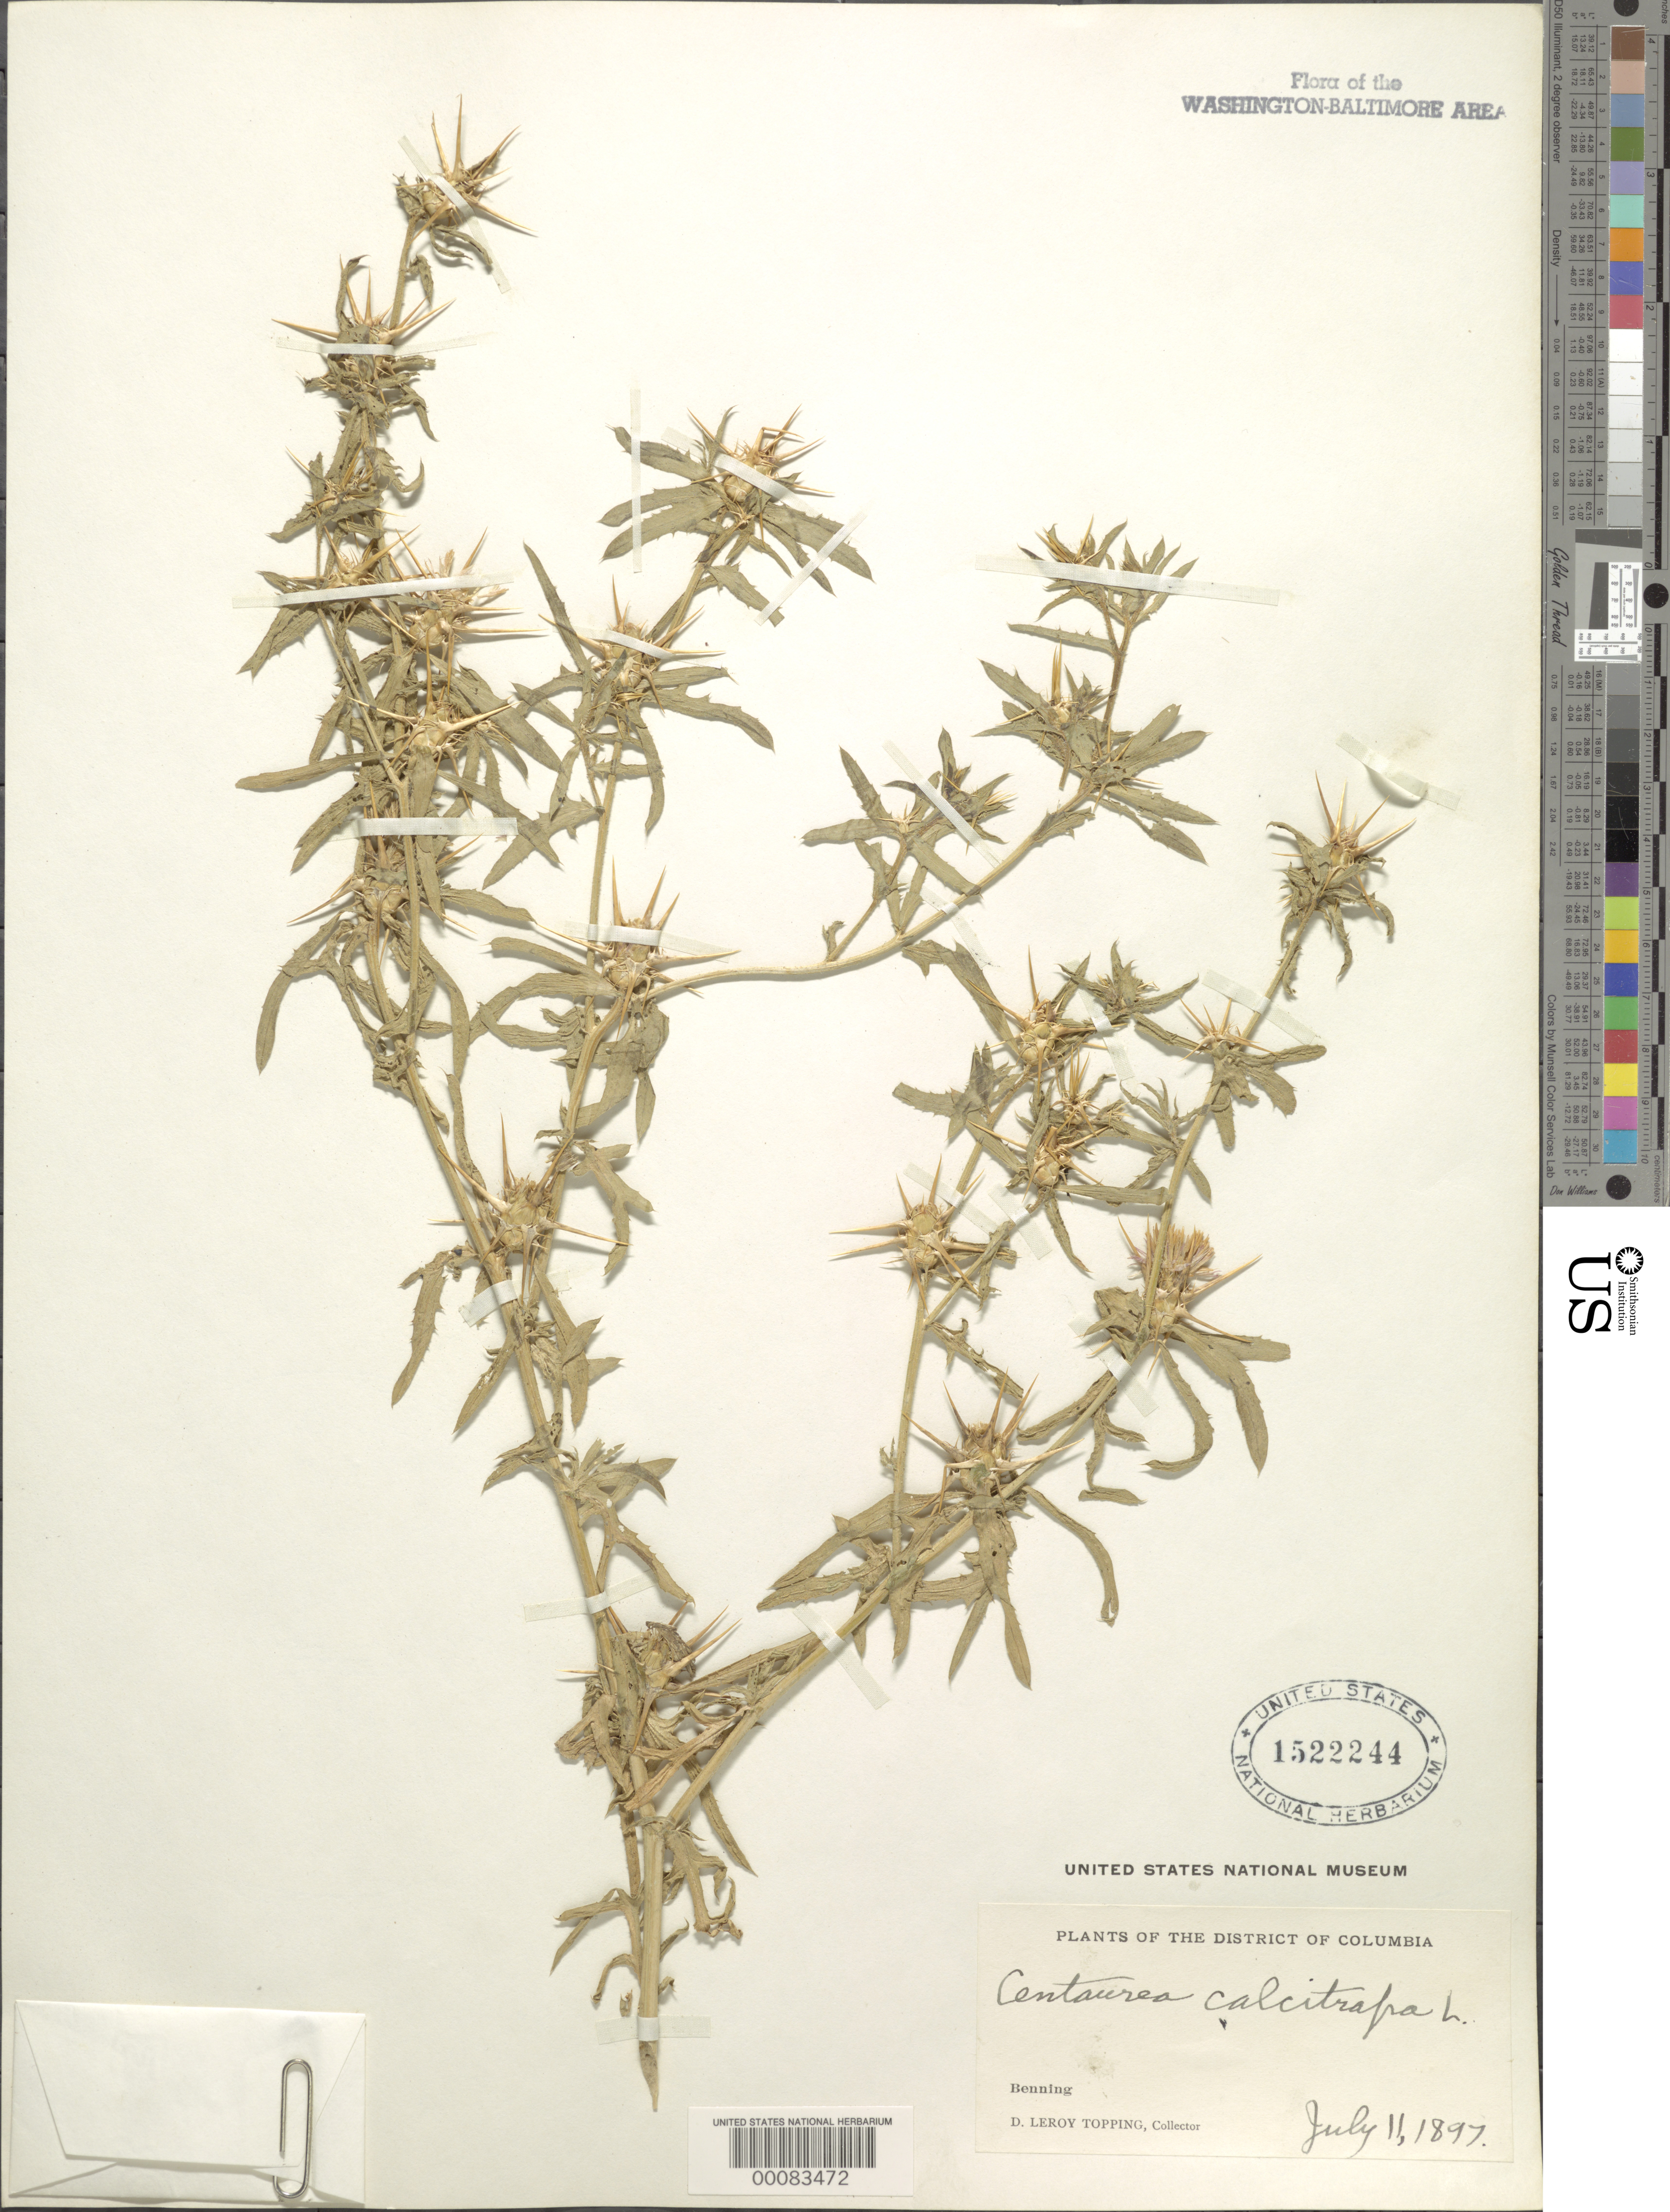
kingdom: Plantae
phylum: Tracheophyta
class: Magnoliopsida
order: Asterales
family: Asteraceae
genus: Centaurea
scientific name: Centaurea calcitrapa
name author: L.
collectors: D. L. Topping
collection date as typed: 11 Jul 1897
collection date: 1897-07-11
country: United States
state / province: District of Columbia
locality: Benning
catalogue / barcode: US 1522244